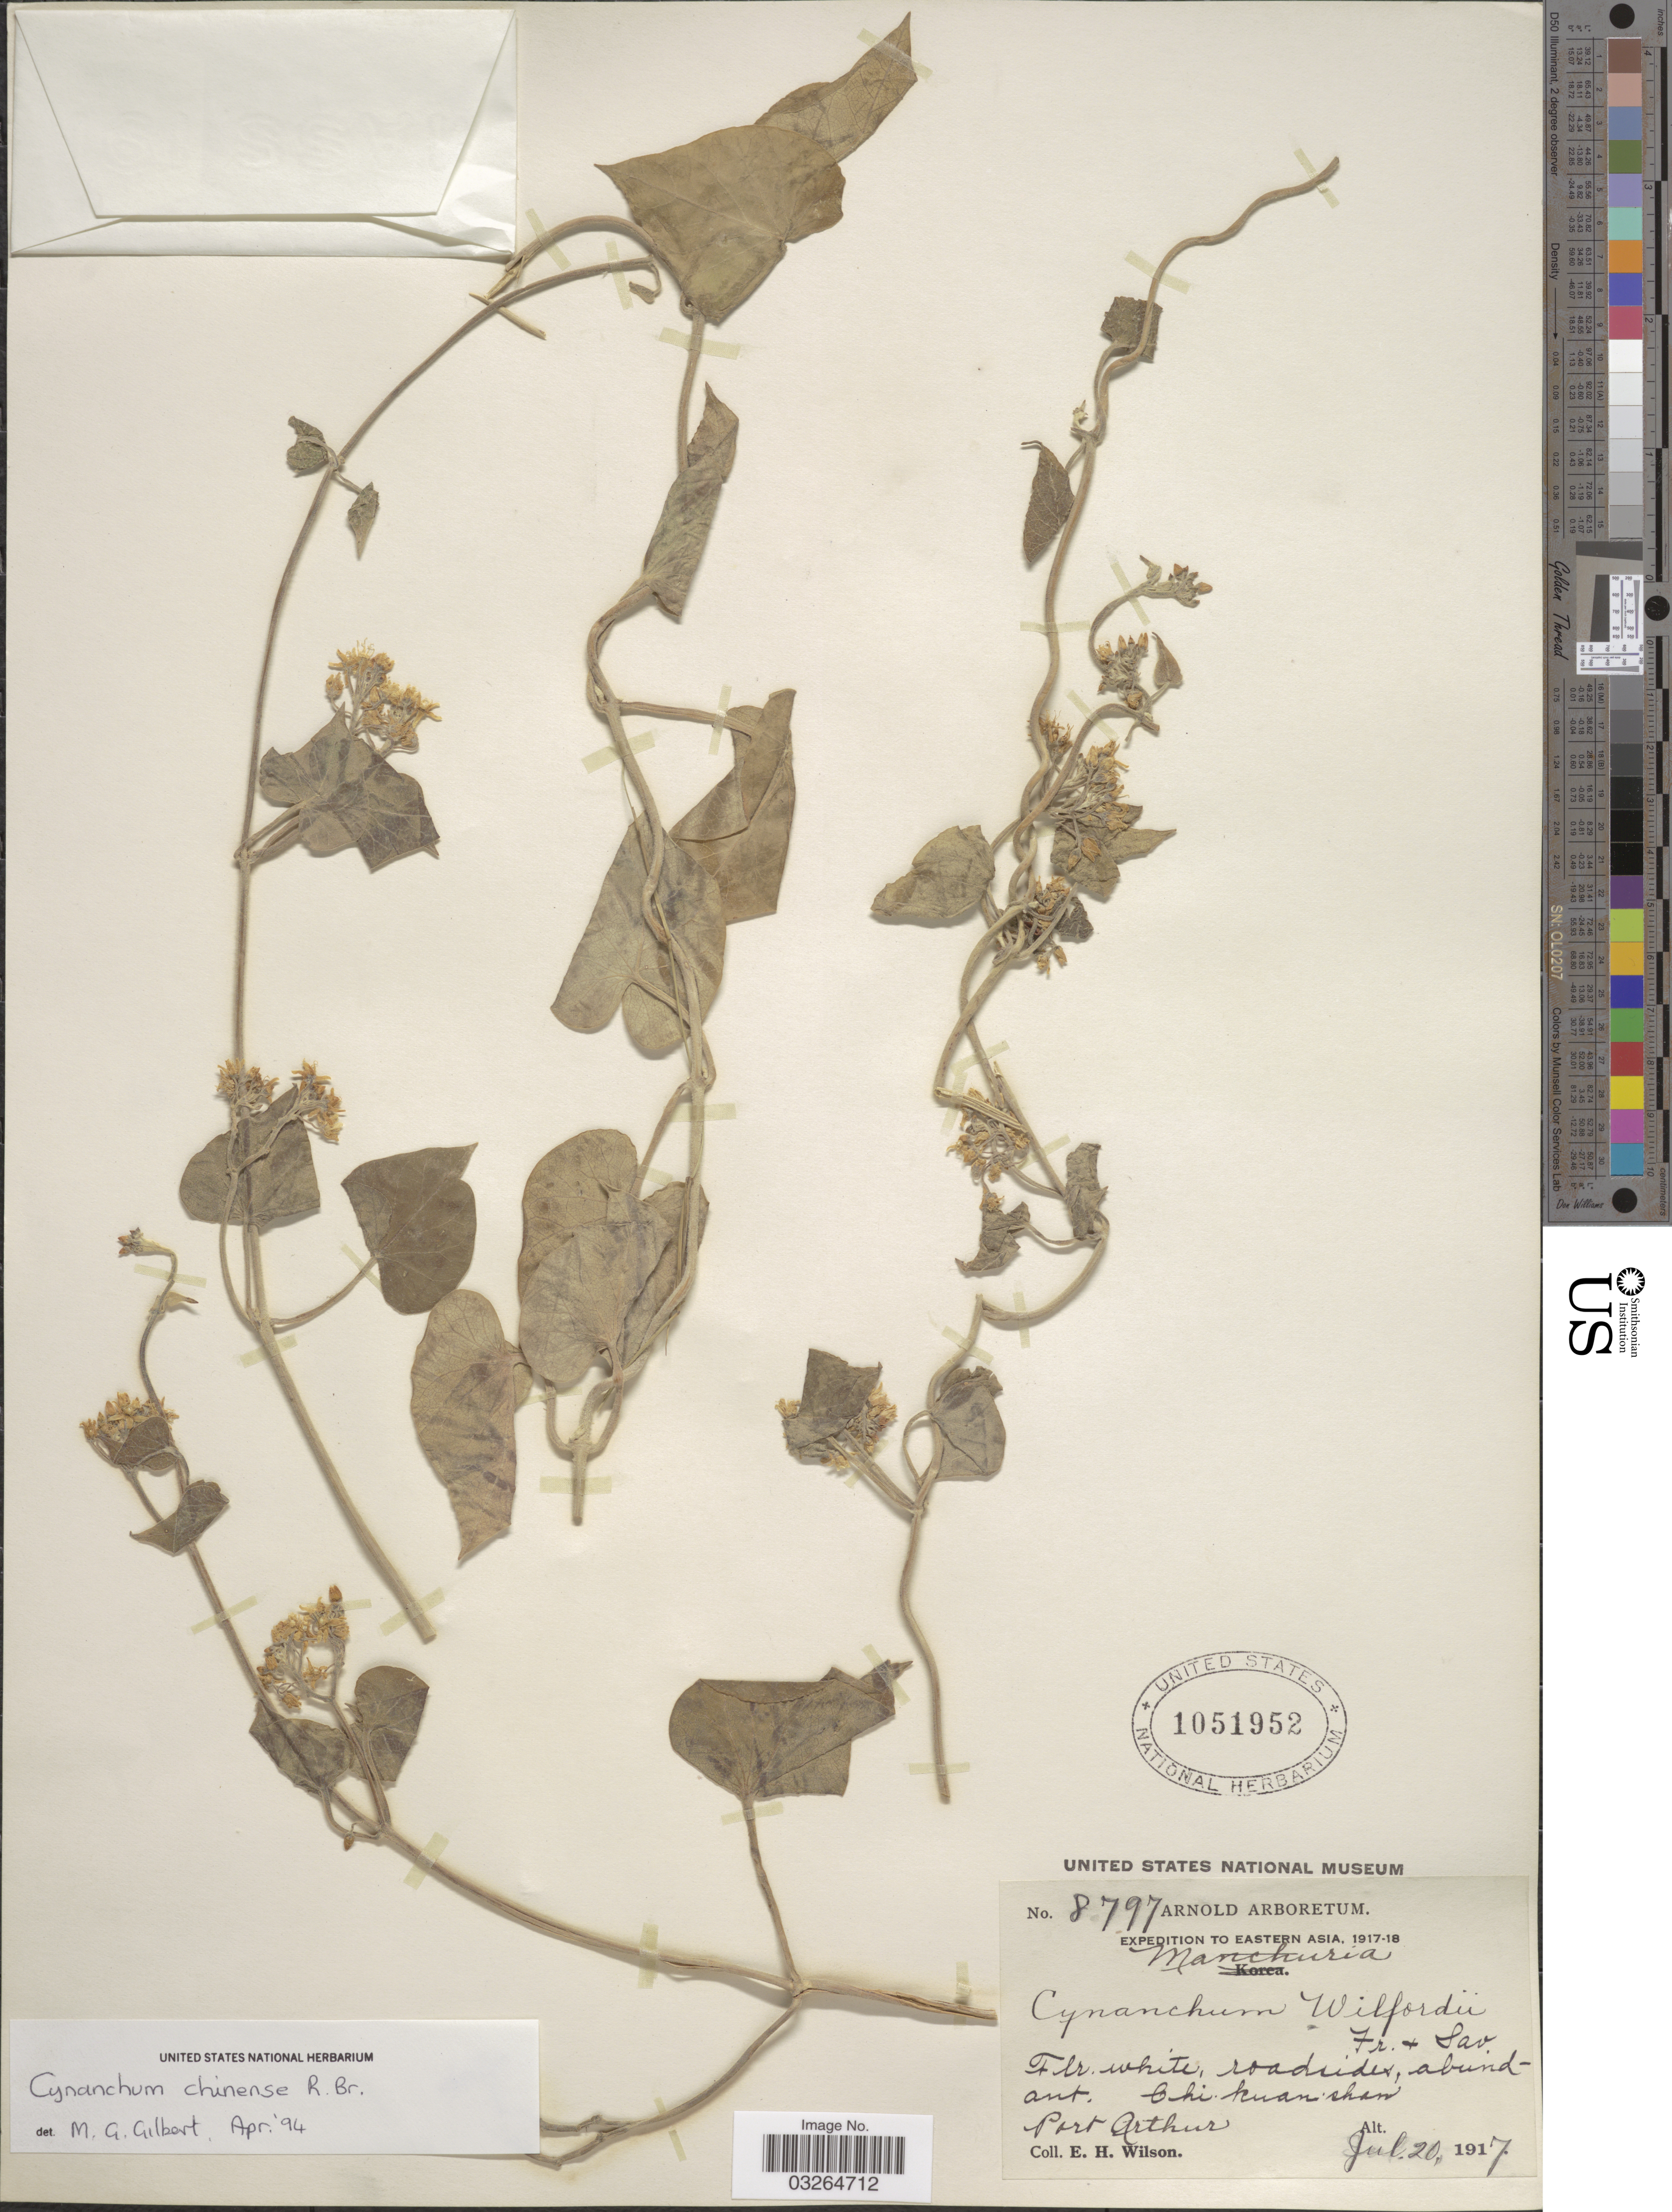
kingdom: Plantae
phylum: Tracheophyta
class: Magnoliopsida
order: Gentianales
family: Apocynaceae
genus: Cynanchum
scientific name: Cynanchum chinense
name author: R. Br.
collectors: E. Wilson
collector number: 8797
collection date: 1917-07-20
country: China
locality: Manchuria. Chi-kuan-shan Port Arthur.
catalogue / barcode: US 1051952